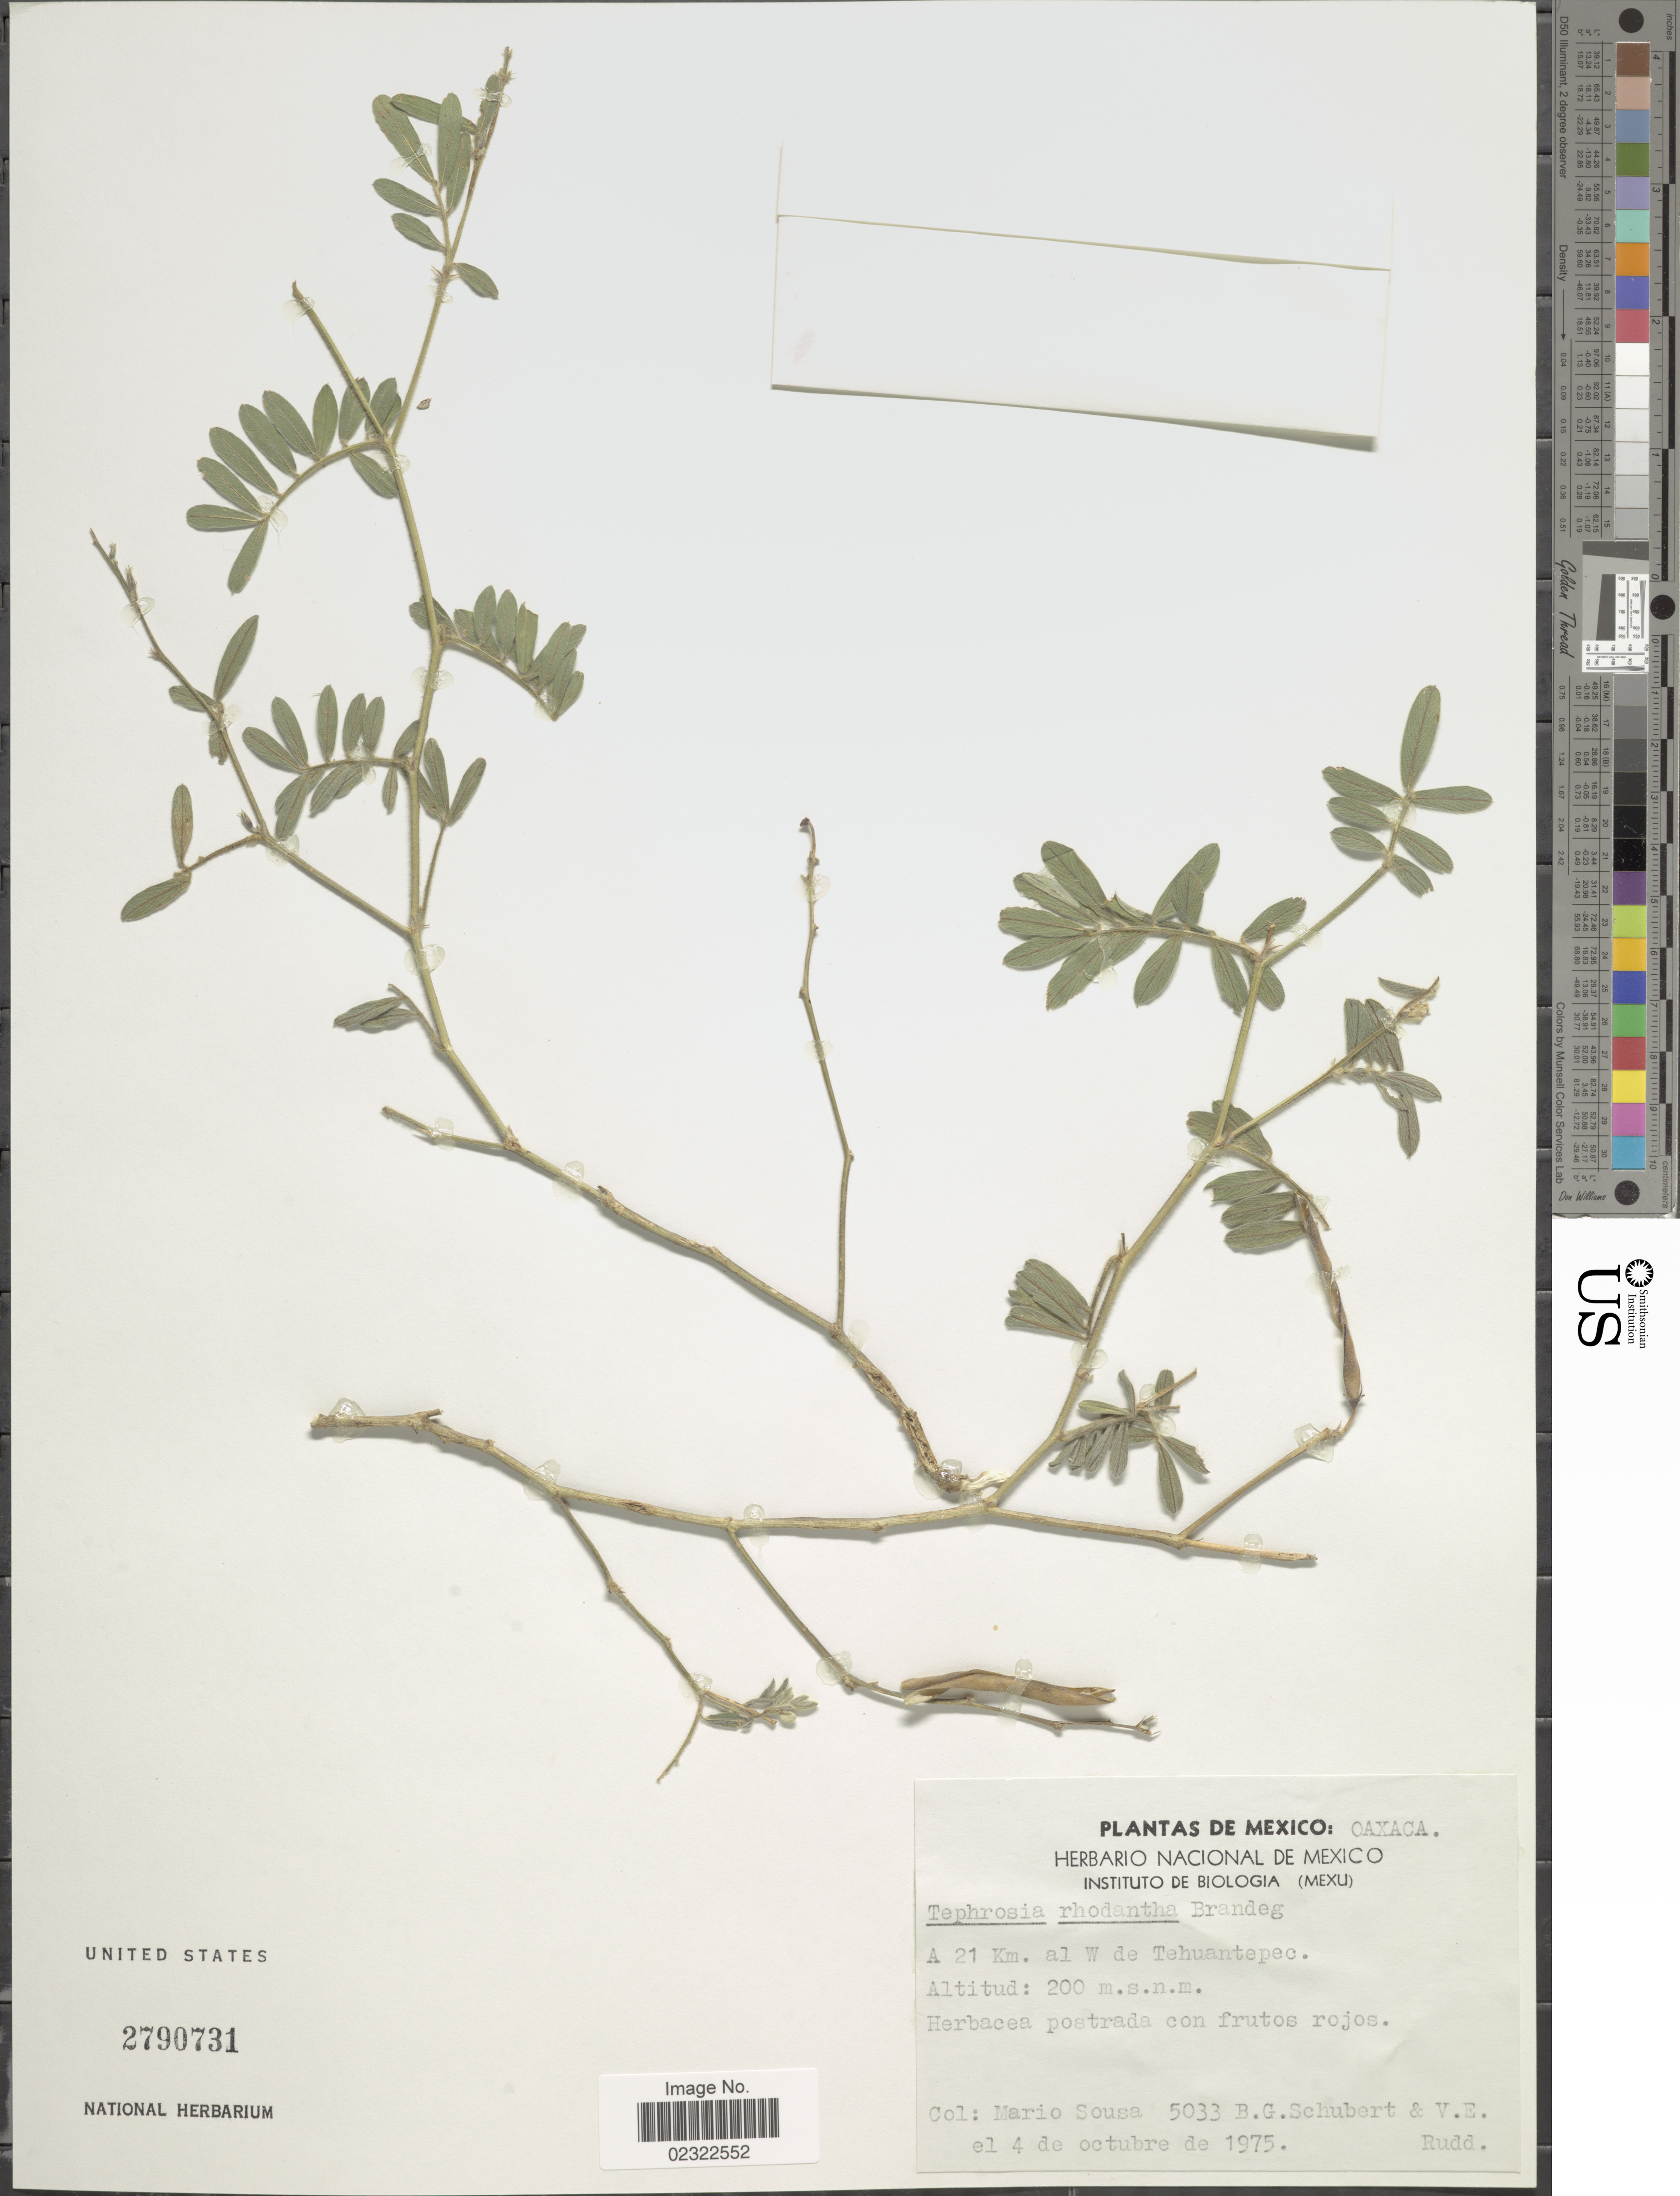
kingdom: Plantae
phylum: Tracheophyta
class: Magnoliopsida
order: Fabales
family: Fabaceae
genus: Tephrosia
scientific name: Tephrosia rhodantha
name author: Brandegee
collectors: M. Sousa S., B. Schubert & V. E. Rudd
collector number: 5033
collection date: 1975-10-04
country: Mexico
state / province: Oaxaca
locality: Mexico: Oaxaca, A 21 Km. al W de Tehuantepec.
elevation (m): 200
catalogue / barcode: US 2790731